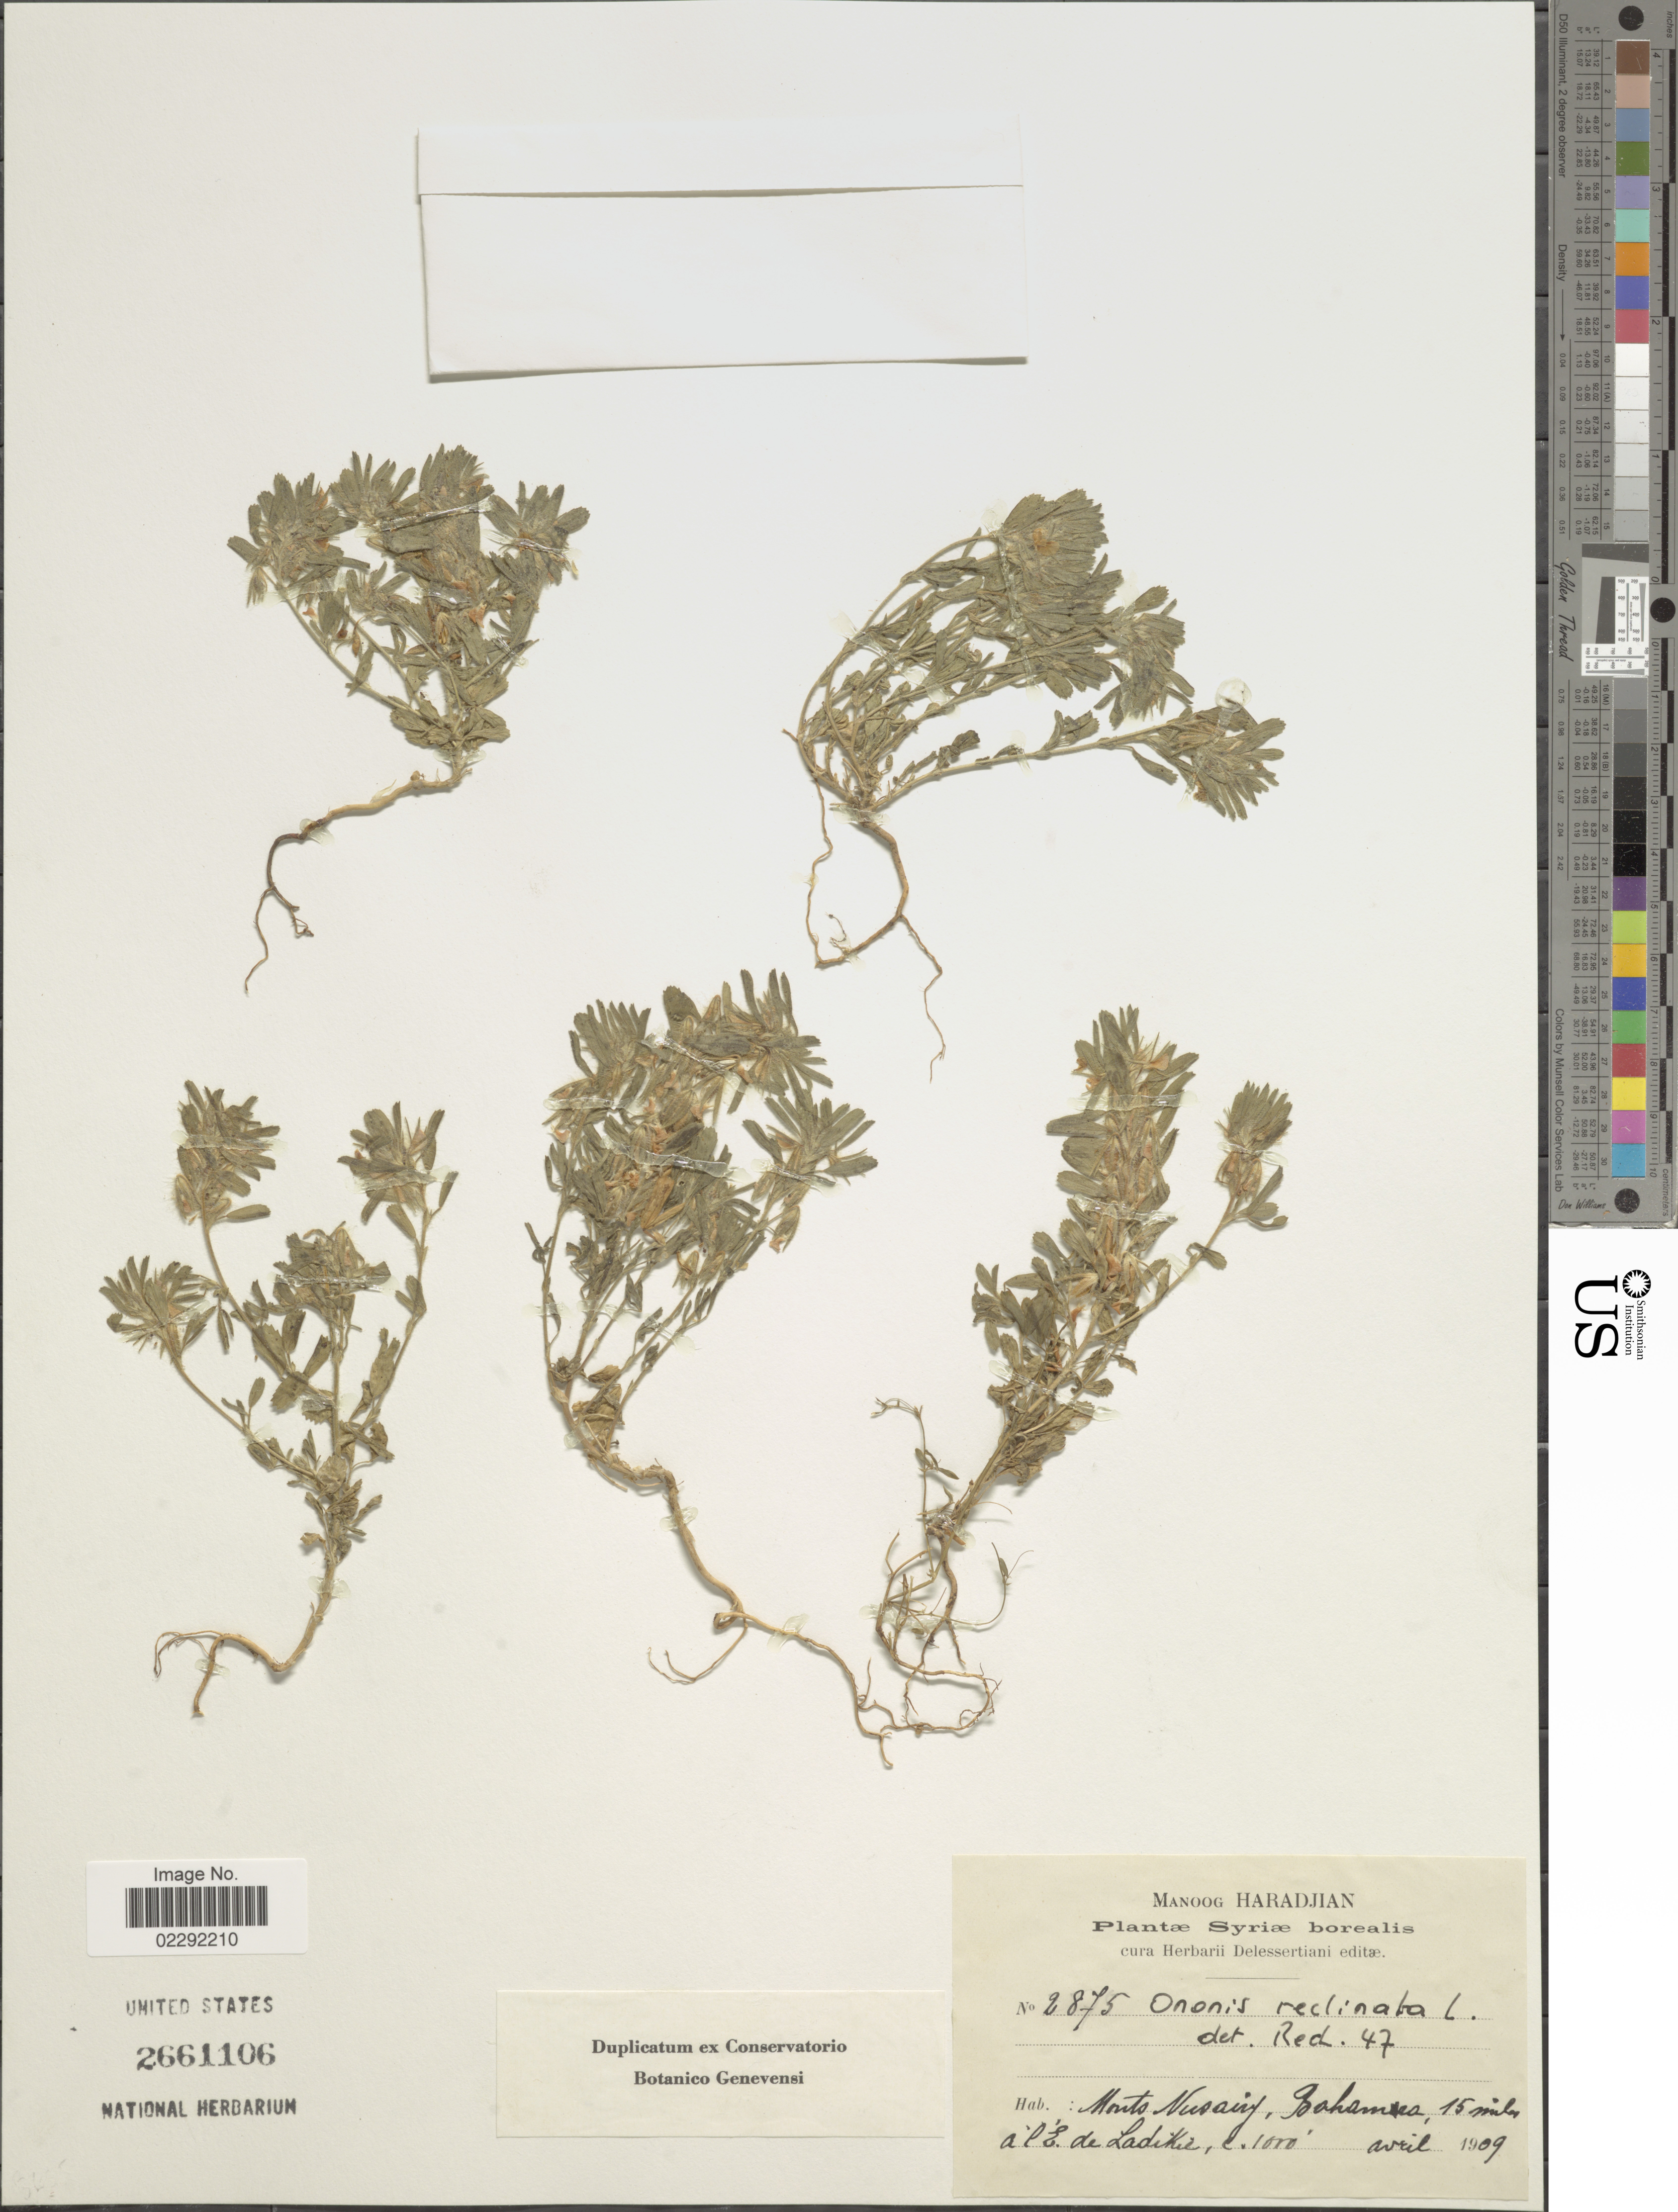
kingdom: Plantae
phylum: Tracheophyta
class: Magnoliopsida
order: Fabales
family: Fabaceae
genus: Ononis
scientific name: Ononis reclinata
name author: L.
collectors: M. Haradjian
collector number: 2875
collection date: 1909-04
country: Syria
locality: Mouts Nusany, Bahamira, 15 miles a l'E de Ladikie [interpreted]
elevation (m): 305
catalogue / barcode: US 2661106